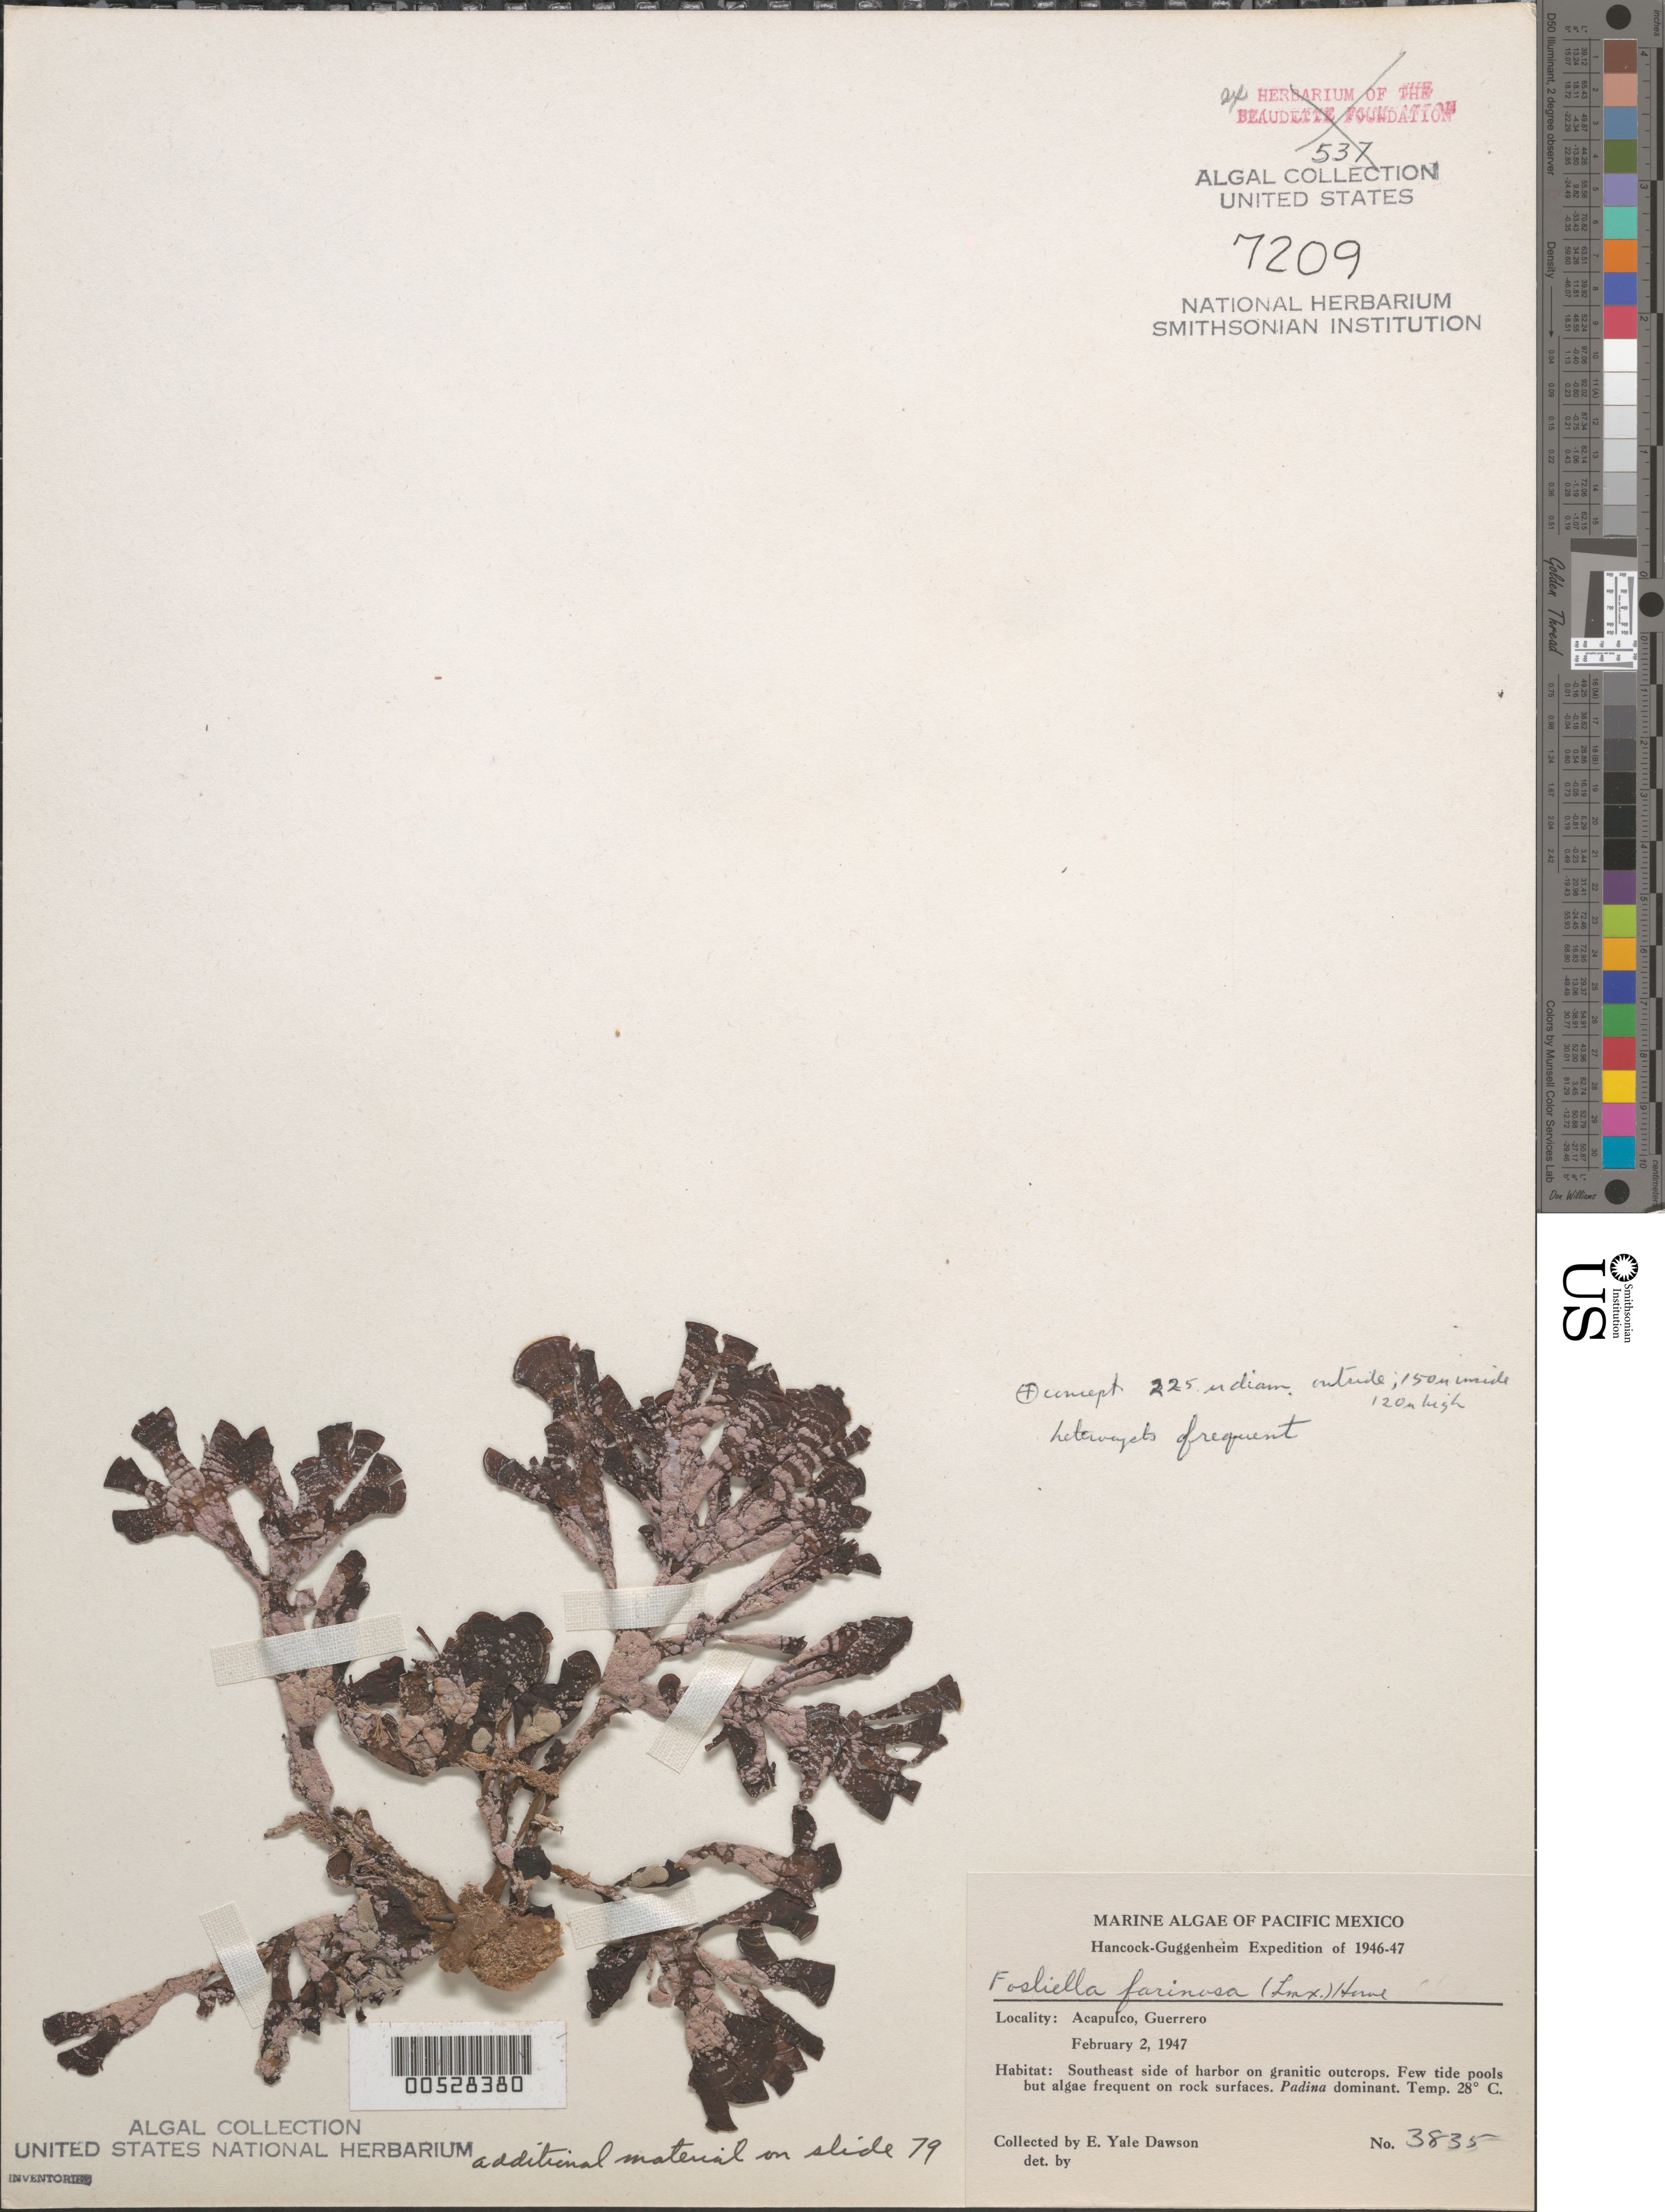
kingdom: Plantae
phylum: Rhodophyta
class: Florideophyceae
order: Corallinales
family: Hydrolithaceae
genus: Hydrolithon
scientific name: Hydrolithon farinosum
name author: (J.V.Lamouroux) Penrose & Y.M. Chamb.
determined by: Algae name updating Project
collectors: E. Y. Dawson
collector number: EYD 3835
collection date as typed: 02 Feb 1947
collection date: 1947-02-02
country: Mexico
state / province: Guerrero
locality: Acapulco harbor, southeast side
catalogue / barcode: US 7209